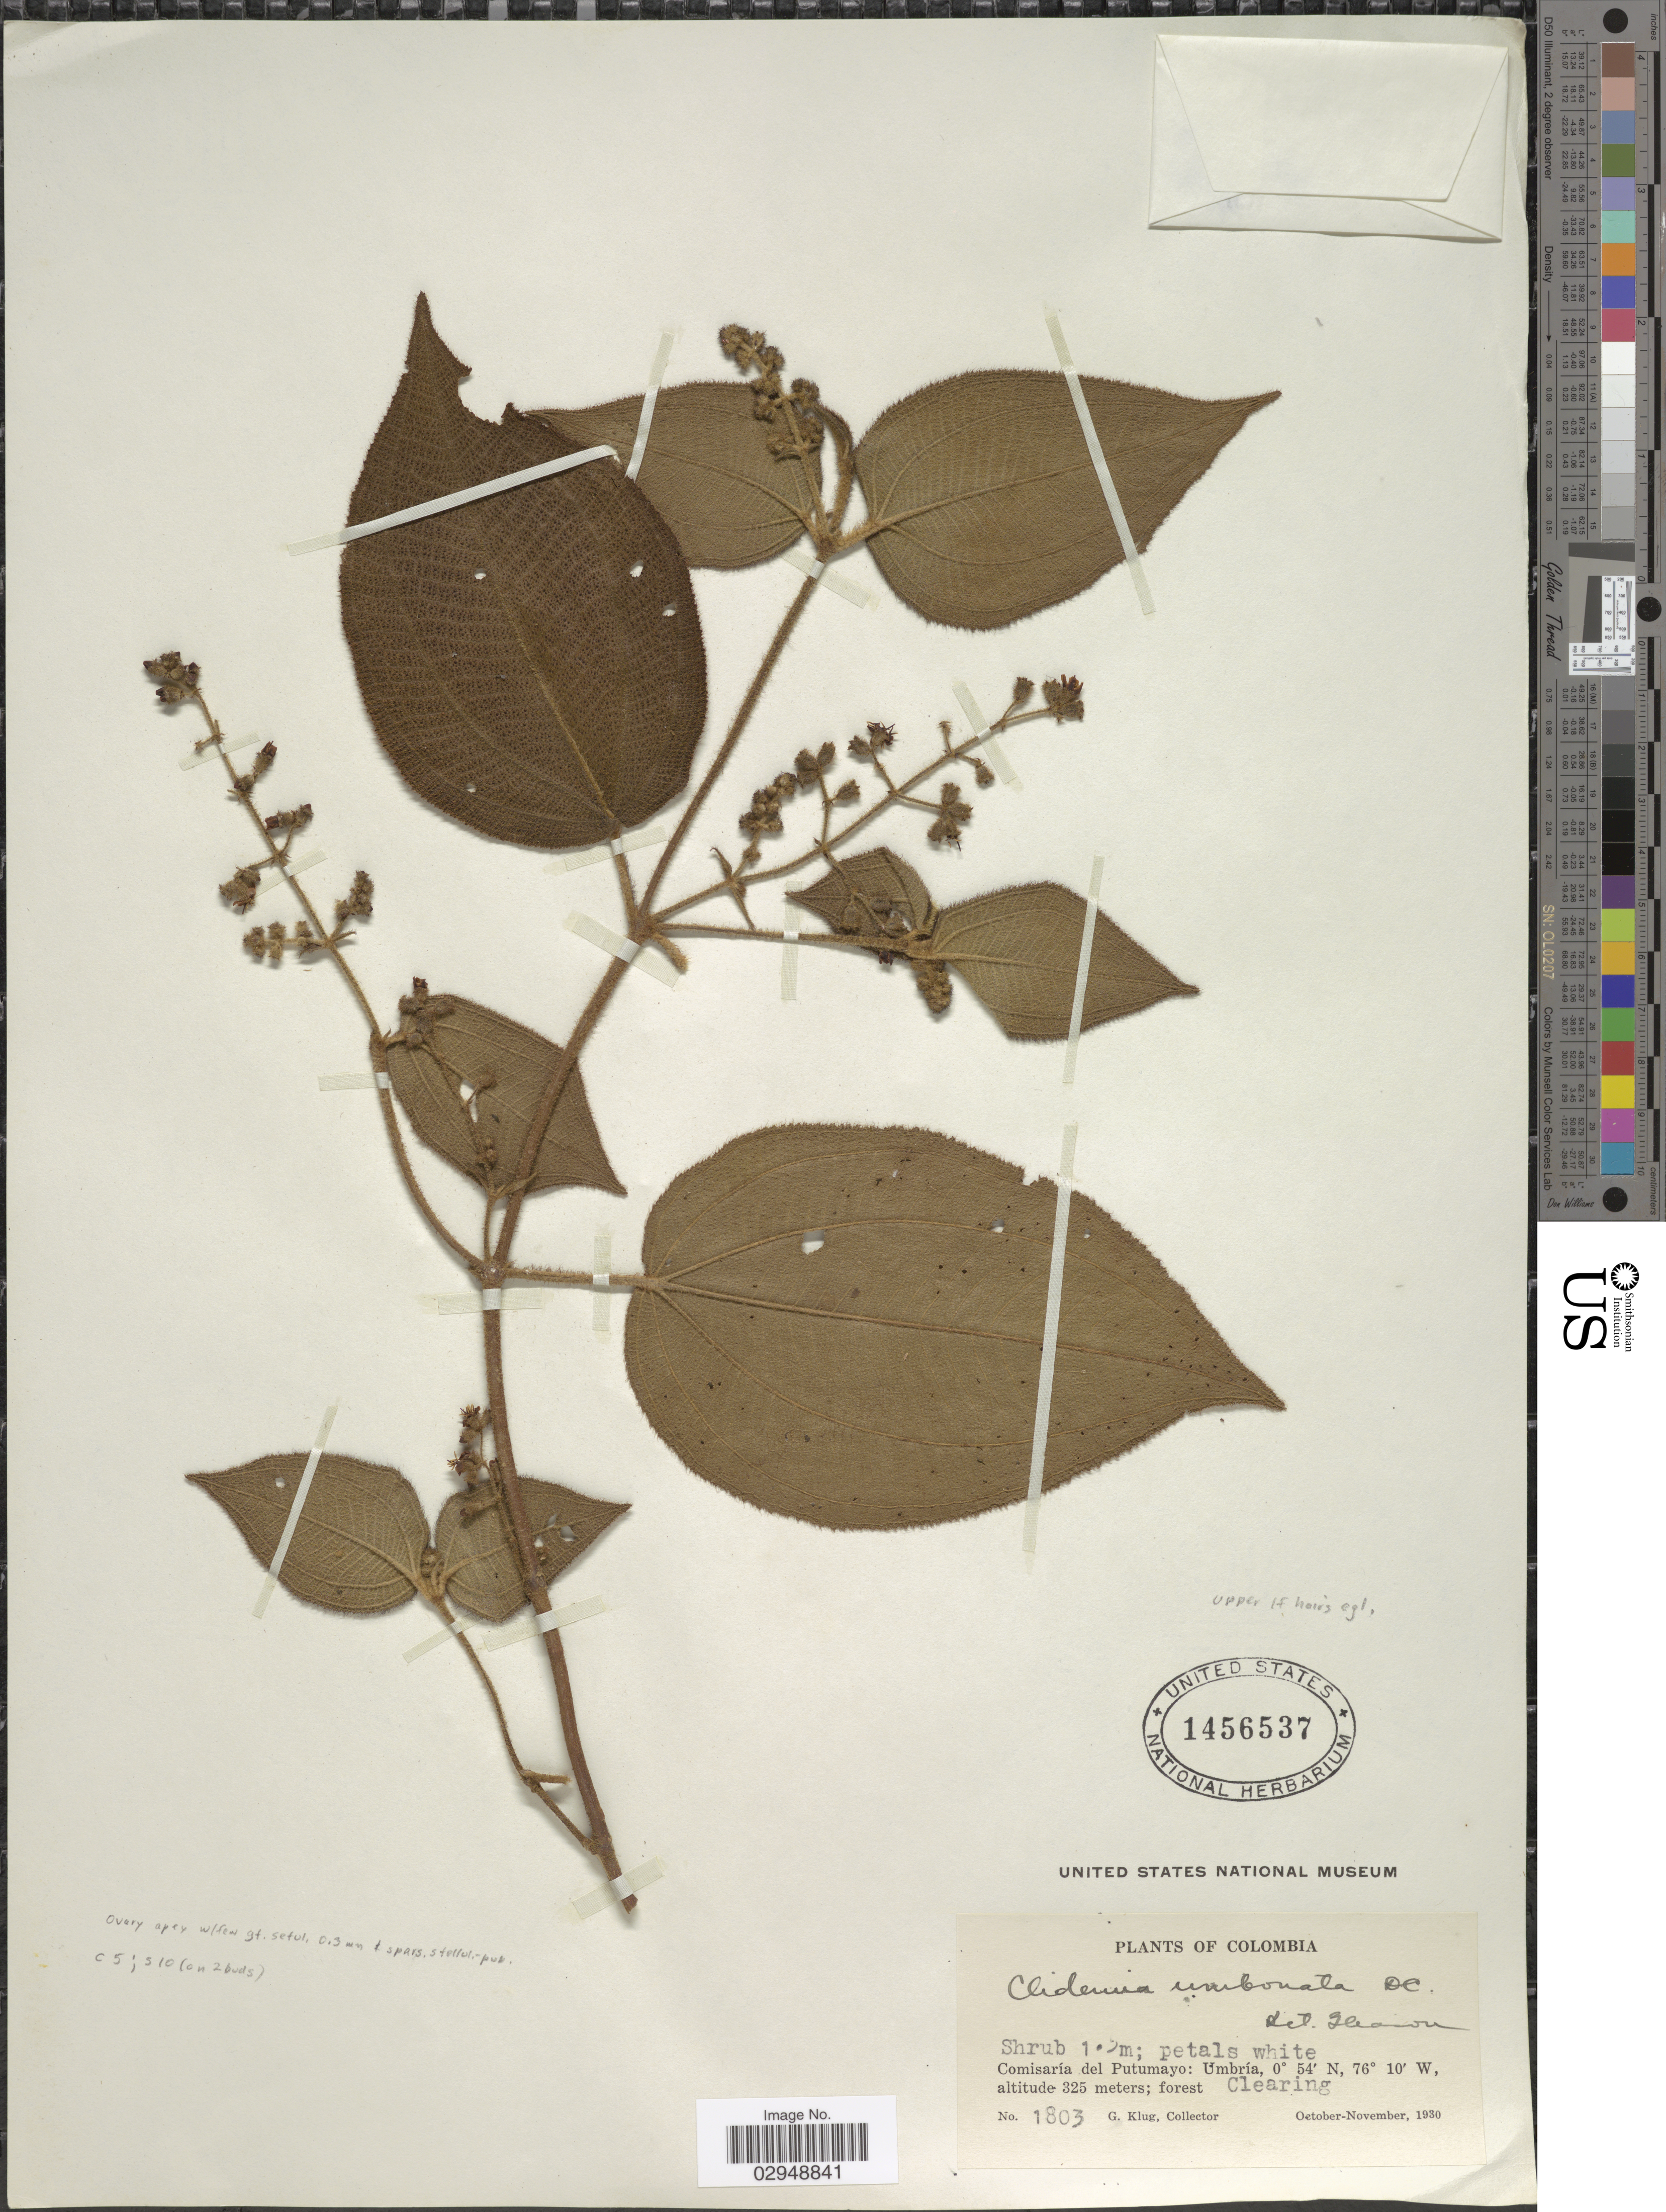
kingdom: Plantae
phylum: Tracheophyta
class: Magnoliopsida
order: Myrtales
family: Melastomataceae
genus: Clidemia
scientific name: Clidemia capitellata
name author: (Bonpl.) D. Don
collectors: G. Klug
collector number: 1803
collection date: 1930-10/1930-11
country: Colombia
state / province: Putumayo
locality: Comisaría del Putumayo: Umbría.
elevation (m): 325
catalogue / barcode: US 1456537